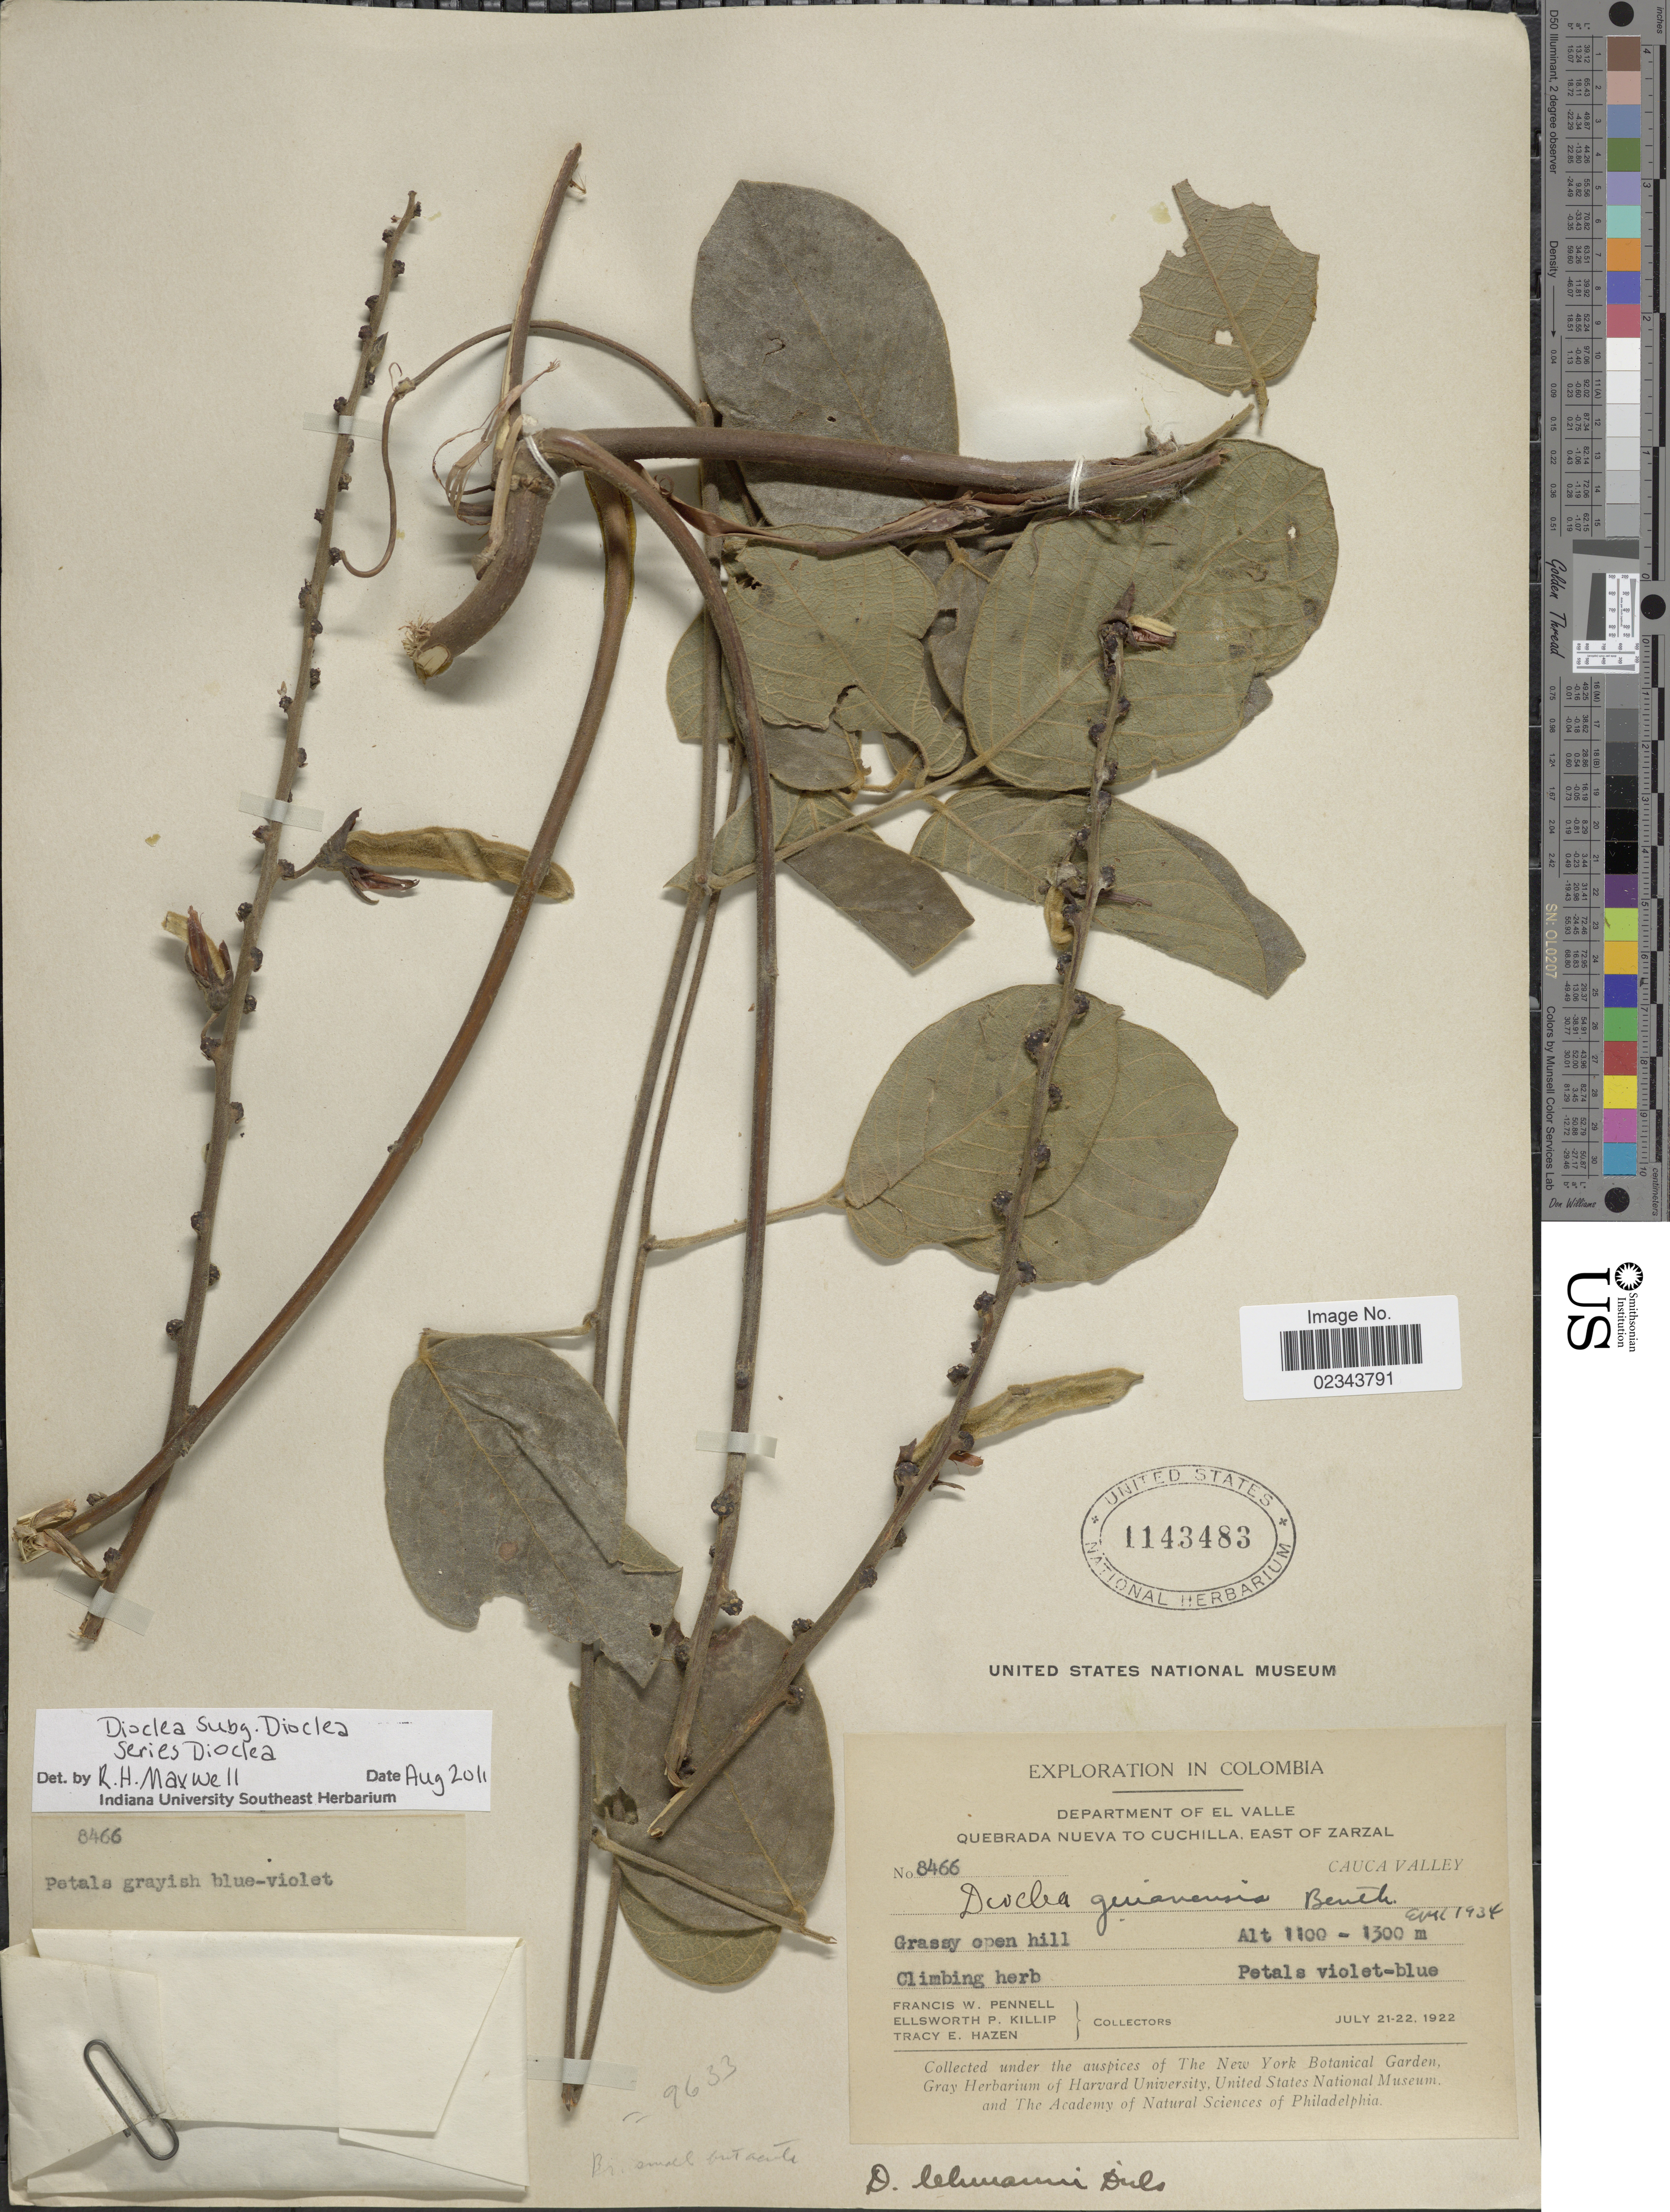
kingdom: Plantae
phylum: Tracheophyta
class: Magnoliopsida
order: Fabales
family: Fabaceae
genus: Dioclea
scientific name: Dioclea sp.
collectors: F. W. Pennell, E. P. Killip & T. E. Hazen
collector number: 8466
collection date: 1922-07-21/1922-07-22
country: Colombia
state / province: Valle del Cauca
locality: Department of El Valle. Quebrada Neva to Cuchilla, East of Zarzal, Cauca Valley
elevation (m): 1100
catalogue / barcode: US 1143483